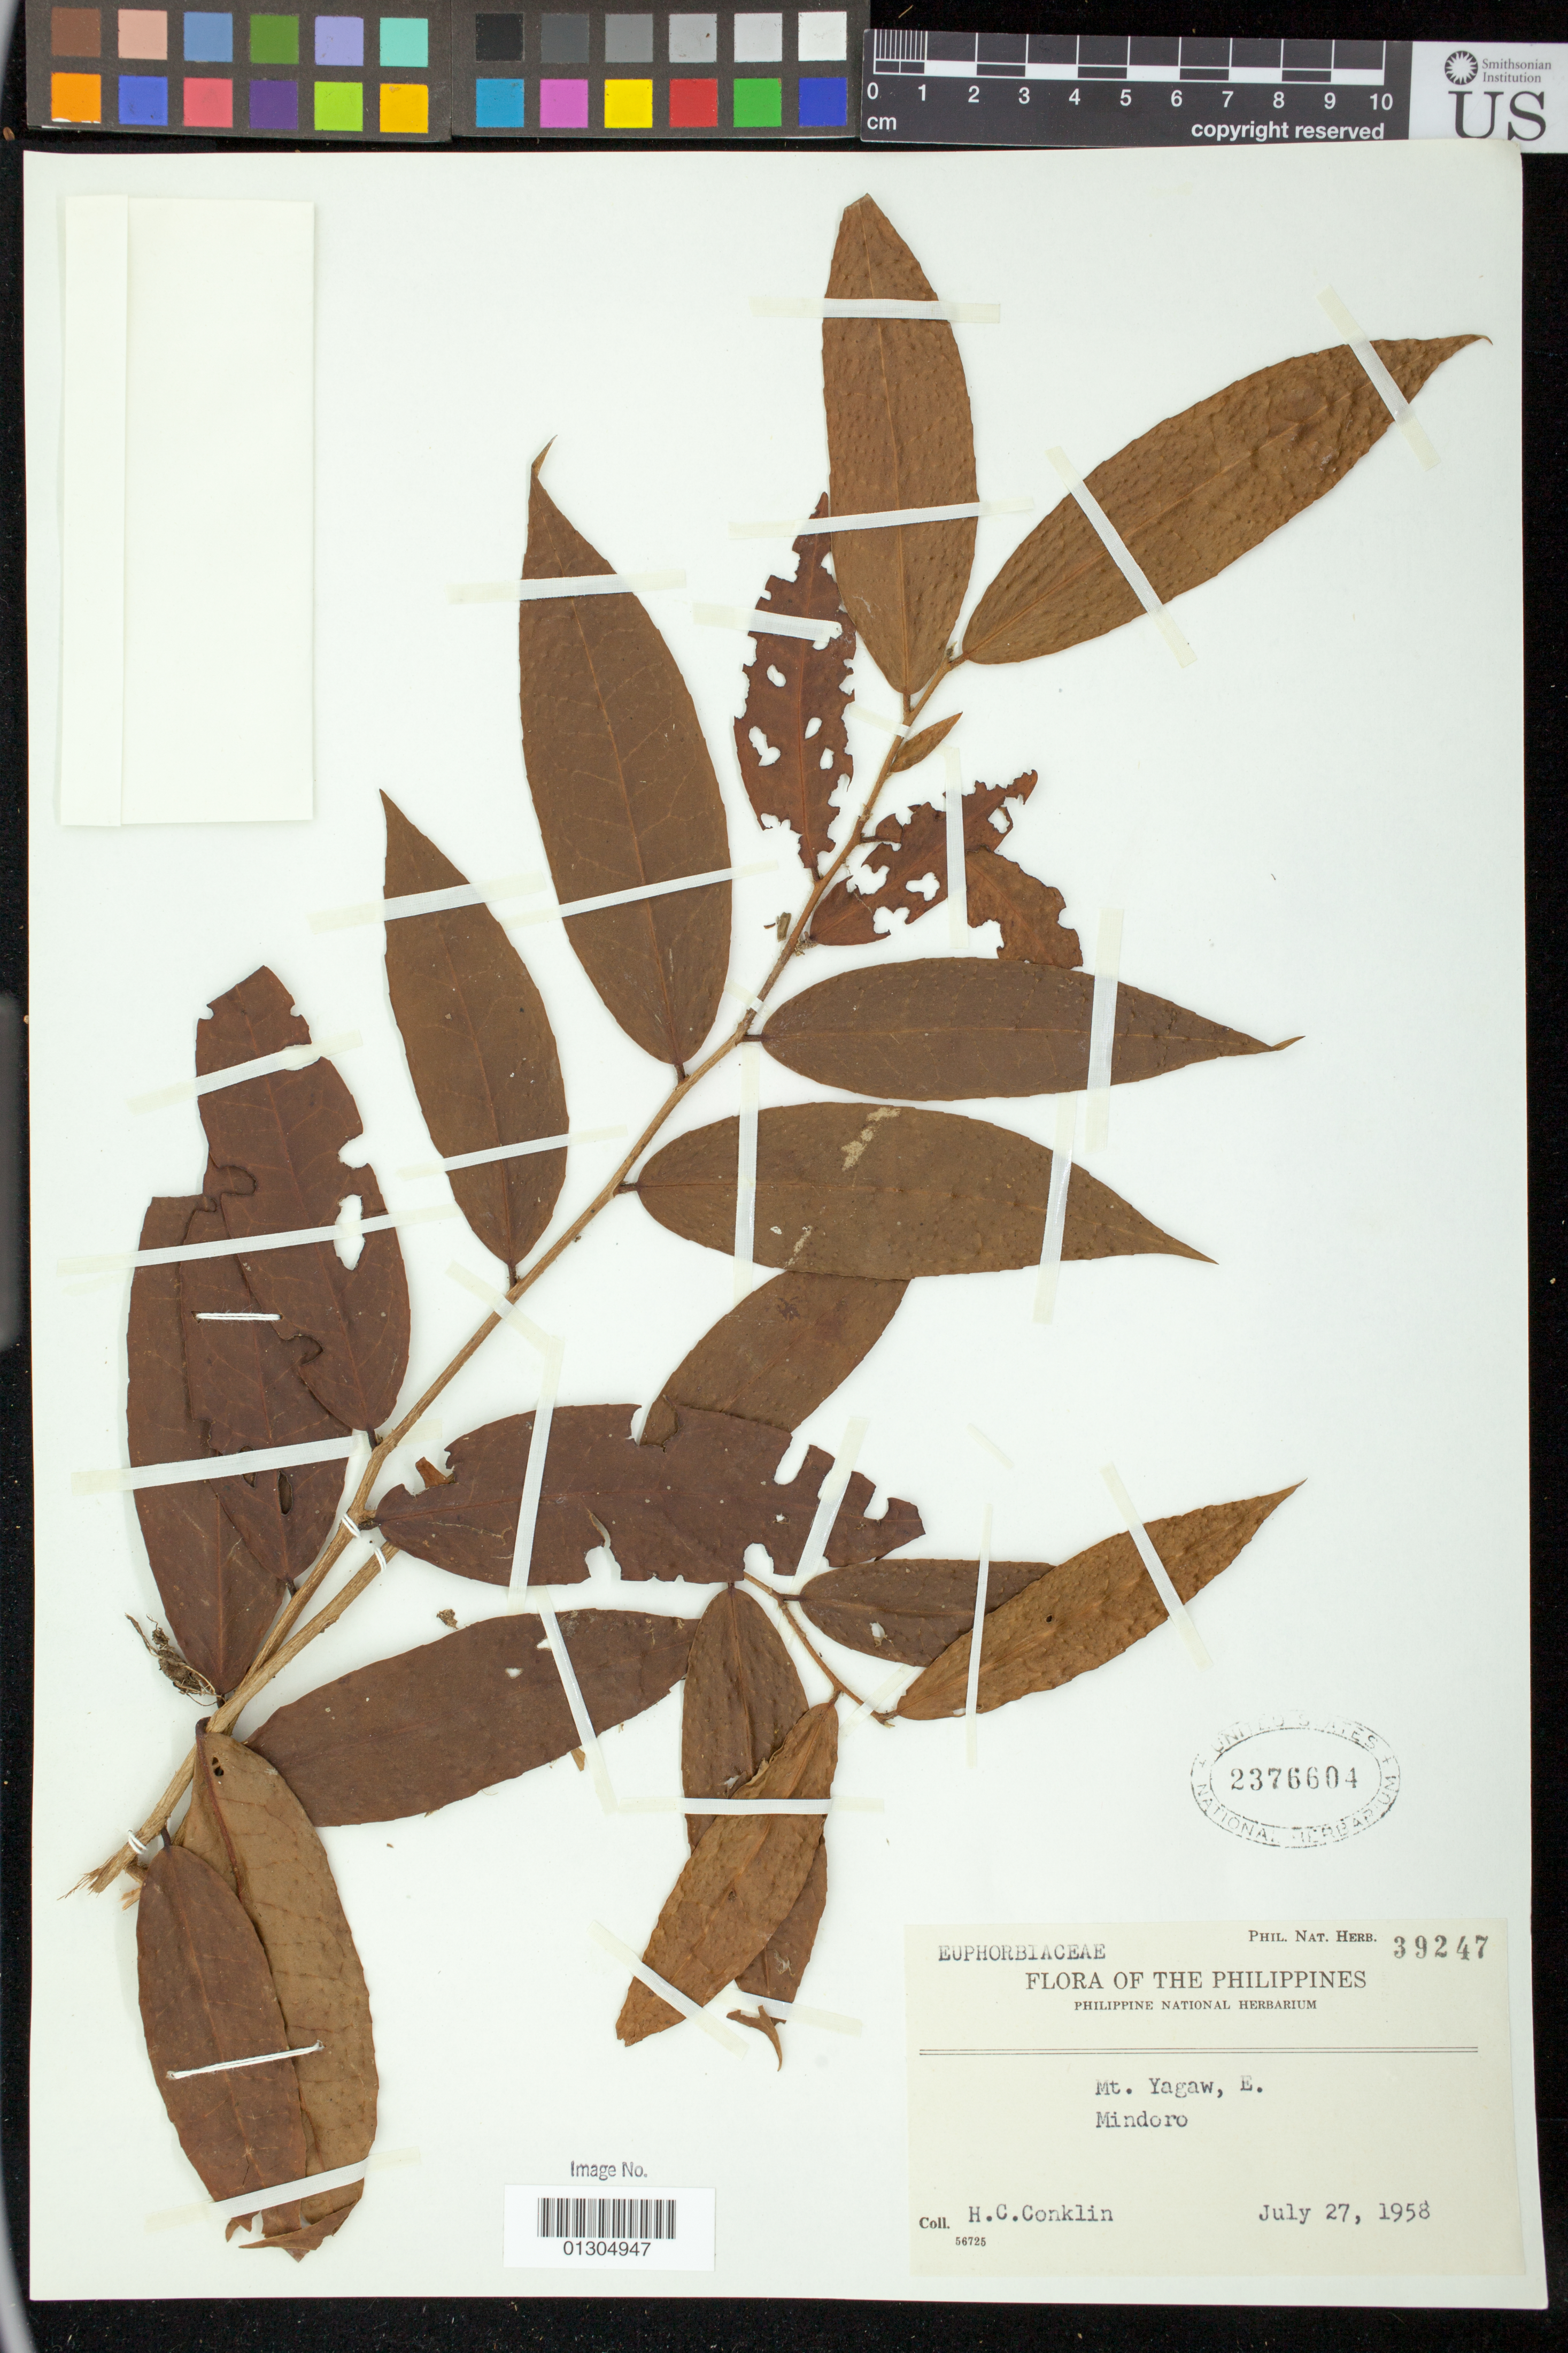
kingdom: Plantae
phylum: Tracheophyta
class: Magnoliopsida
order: Malpighiales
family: Euphorbiaceae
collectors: H. Conklin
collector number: Phil. Nat. Herb. 39247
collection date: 1958-07-27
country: Philippines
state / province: Mimaropa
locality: Mt. Yagaw, E. Mindoro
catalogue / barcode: US 2376604